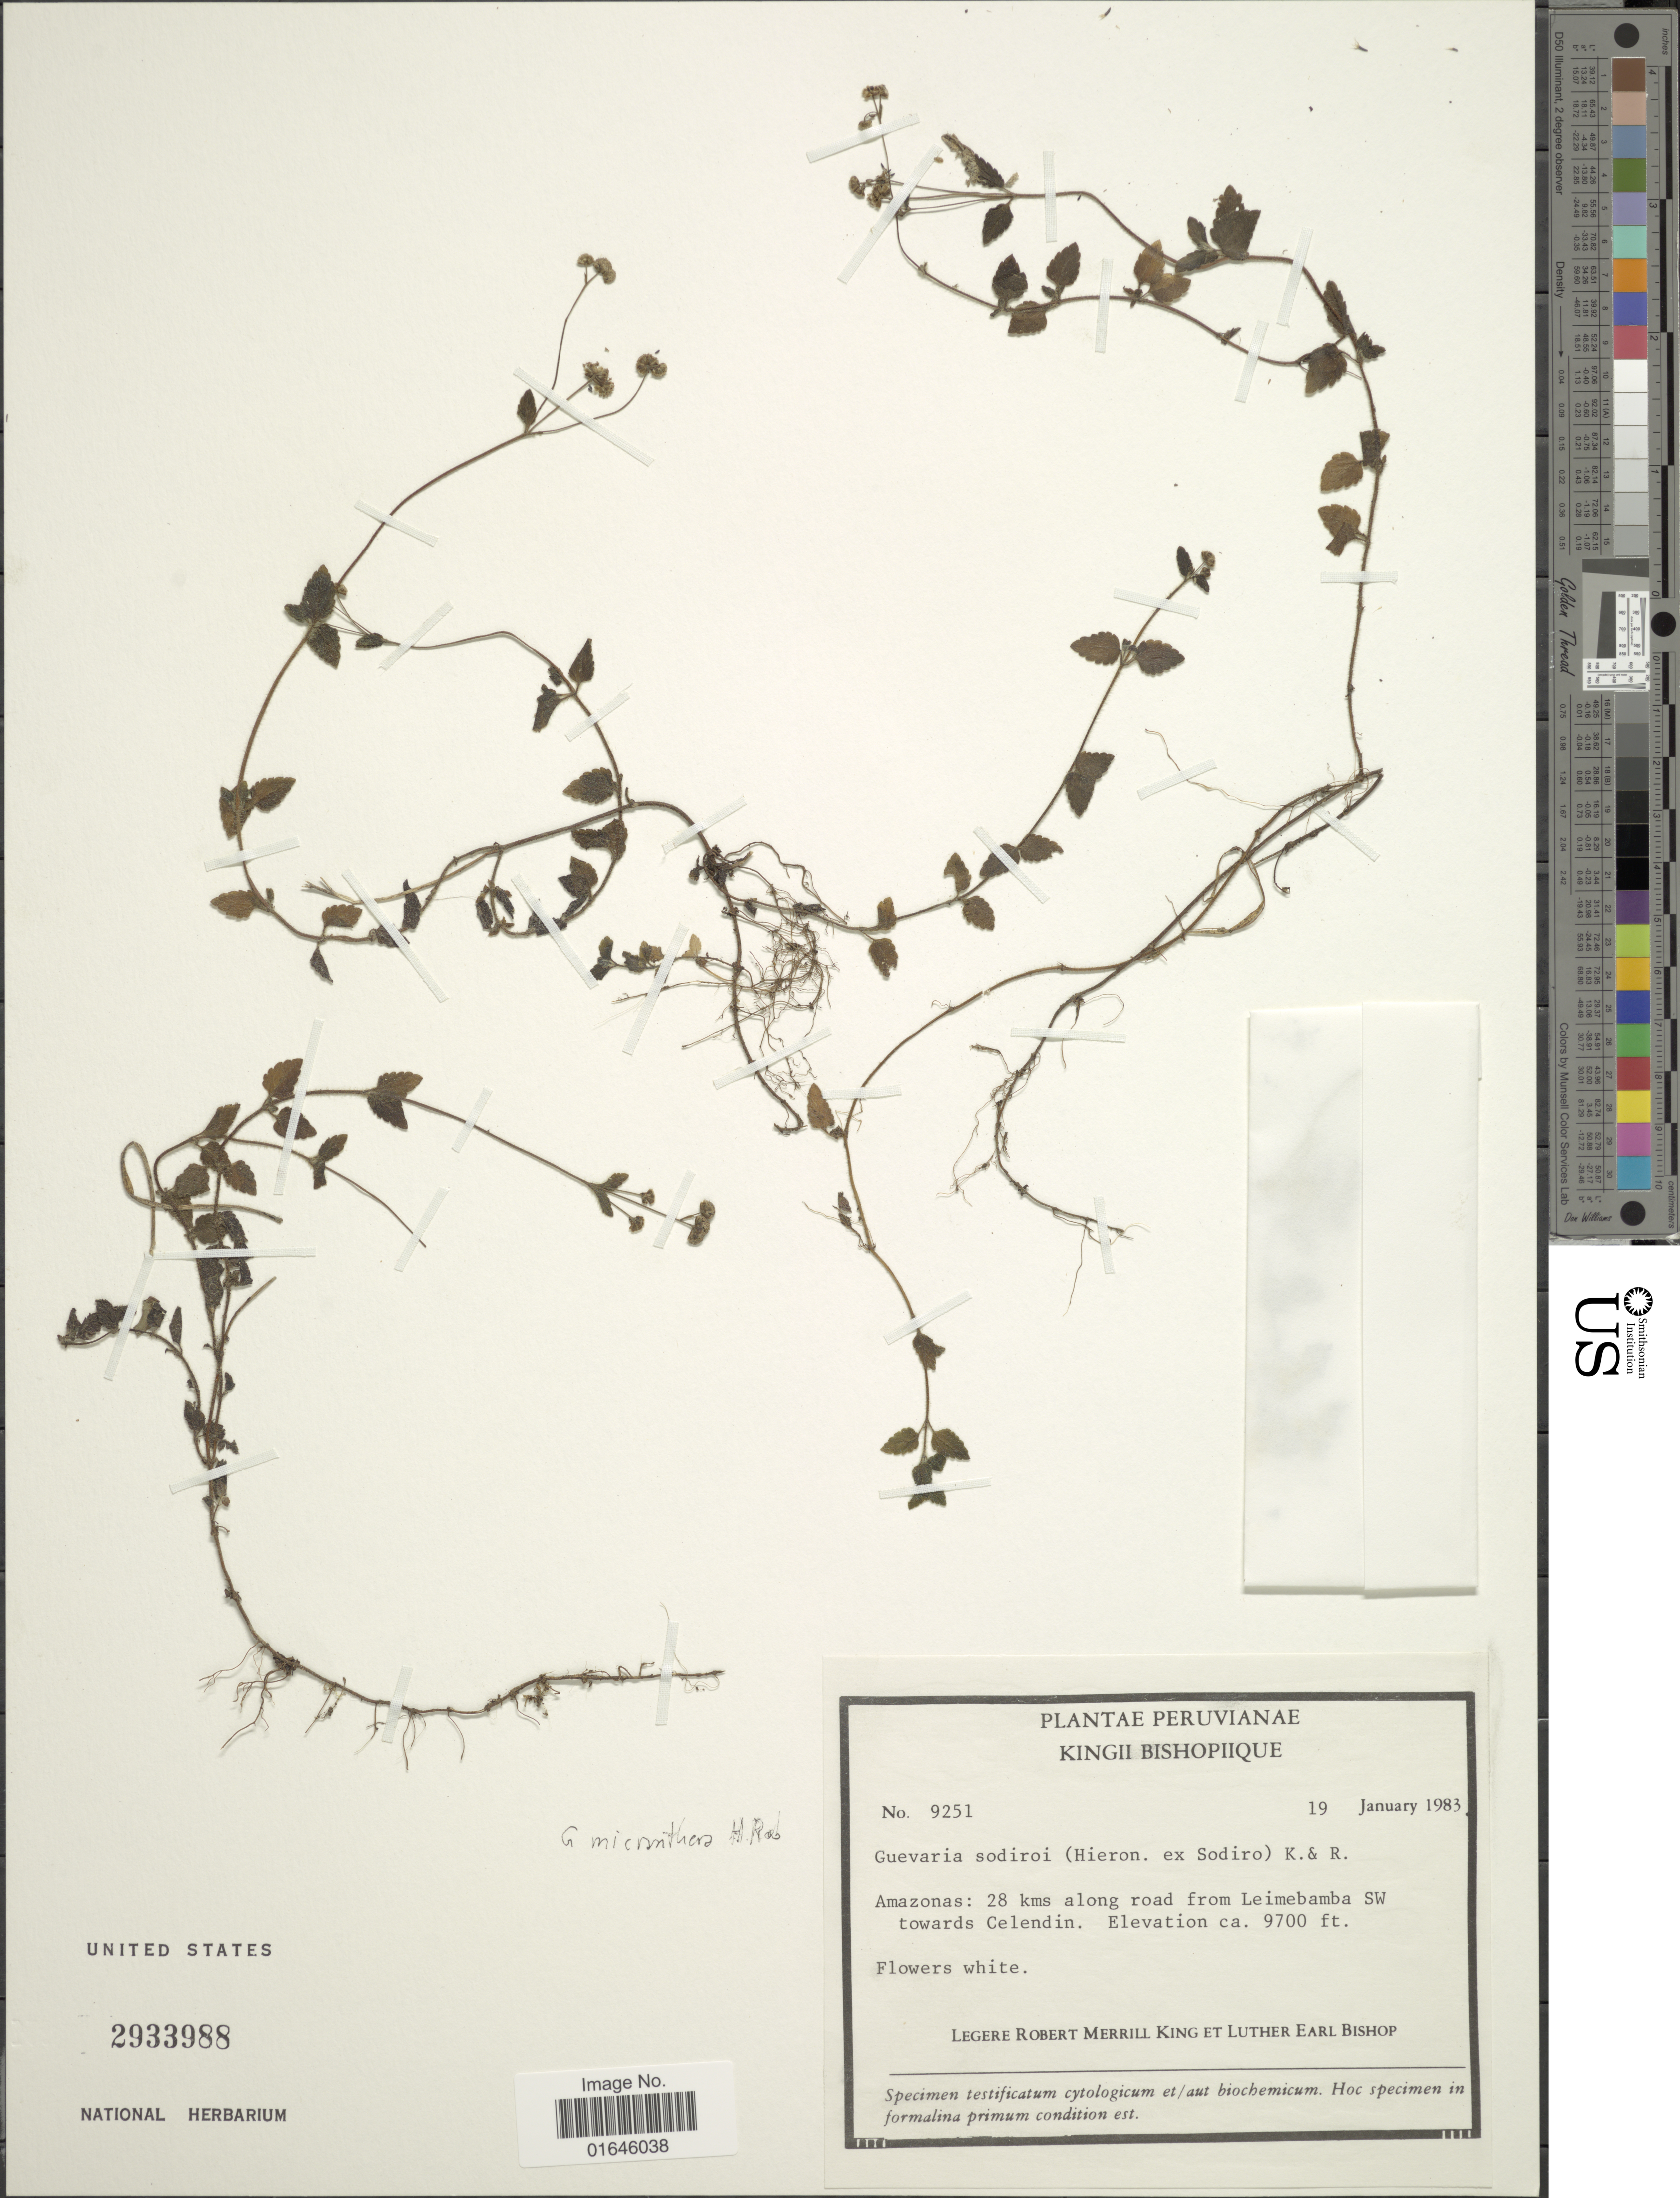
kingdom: Plantae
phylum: Tracheophyta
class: Magnoliopsida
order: Asterales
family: Asteraceae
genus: Guevaria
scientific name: Guevaria micranthera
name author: H. Rob.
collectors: R. M. King & L. E. Bishop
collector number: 9251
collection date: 1983-01-19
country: Peru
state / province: Amazonas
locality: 28 km along road from Leimebamba SW towards Celendin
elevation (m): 2957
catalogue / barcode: US 2933988